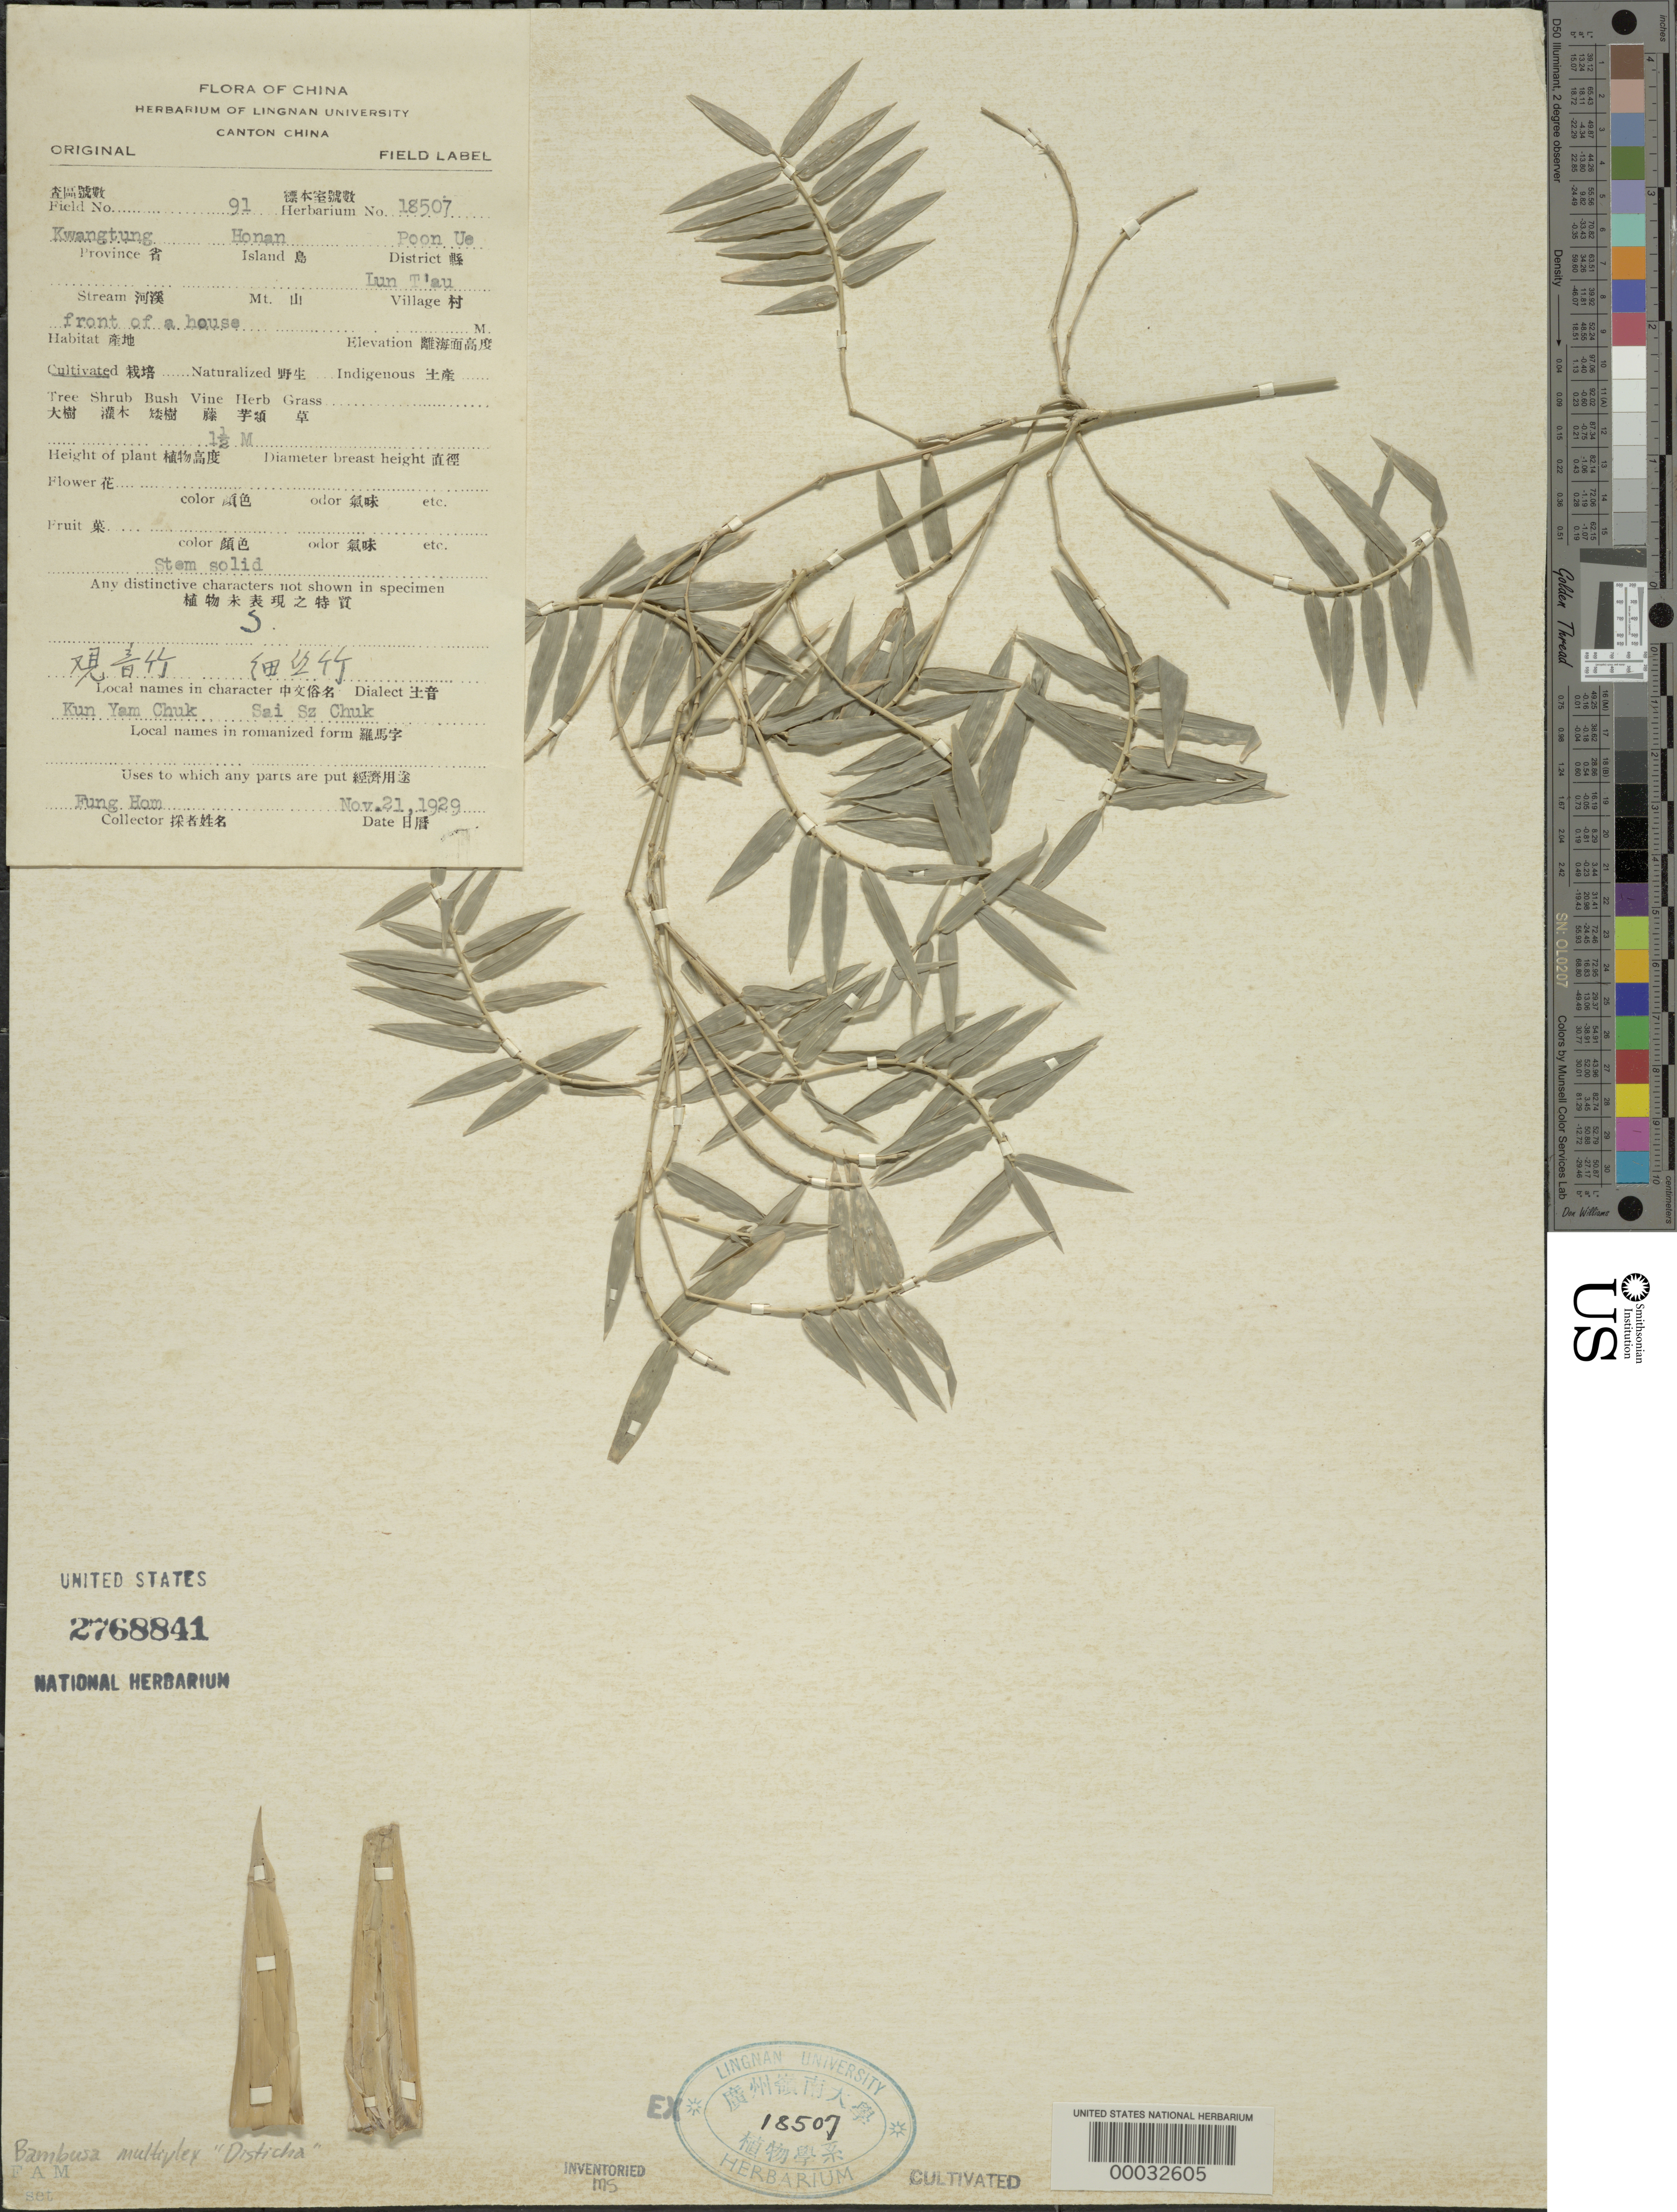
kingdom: Plantae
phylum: Tracheophyta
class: Liliopsida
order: Poales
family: Poaceae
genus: Bambusa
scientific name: Bambusa multiplex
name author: (Lour.) Raeusch. ex Schult. & Schult. f.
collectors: H. L. Fung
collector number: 91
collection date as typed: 21 Nov 1929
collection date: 1929-11-21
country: China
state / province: Guangdong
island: Honam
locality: Poon ue, lun t'au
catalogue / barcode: US 2768841